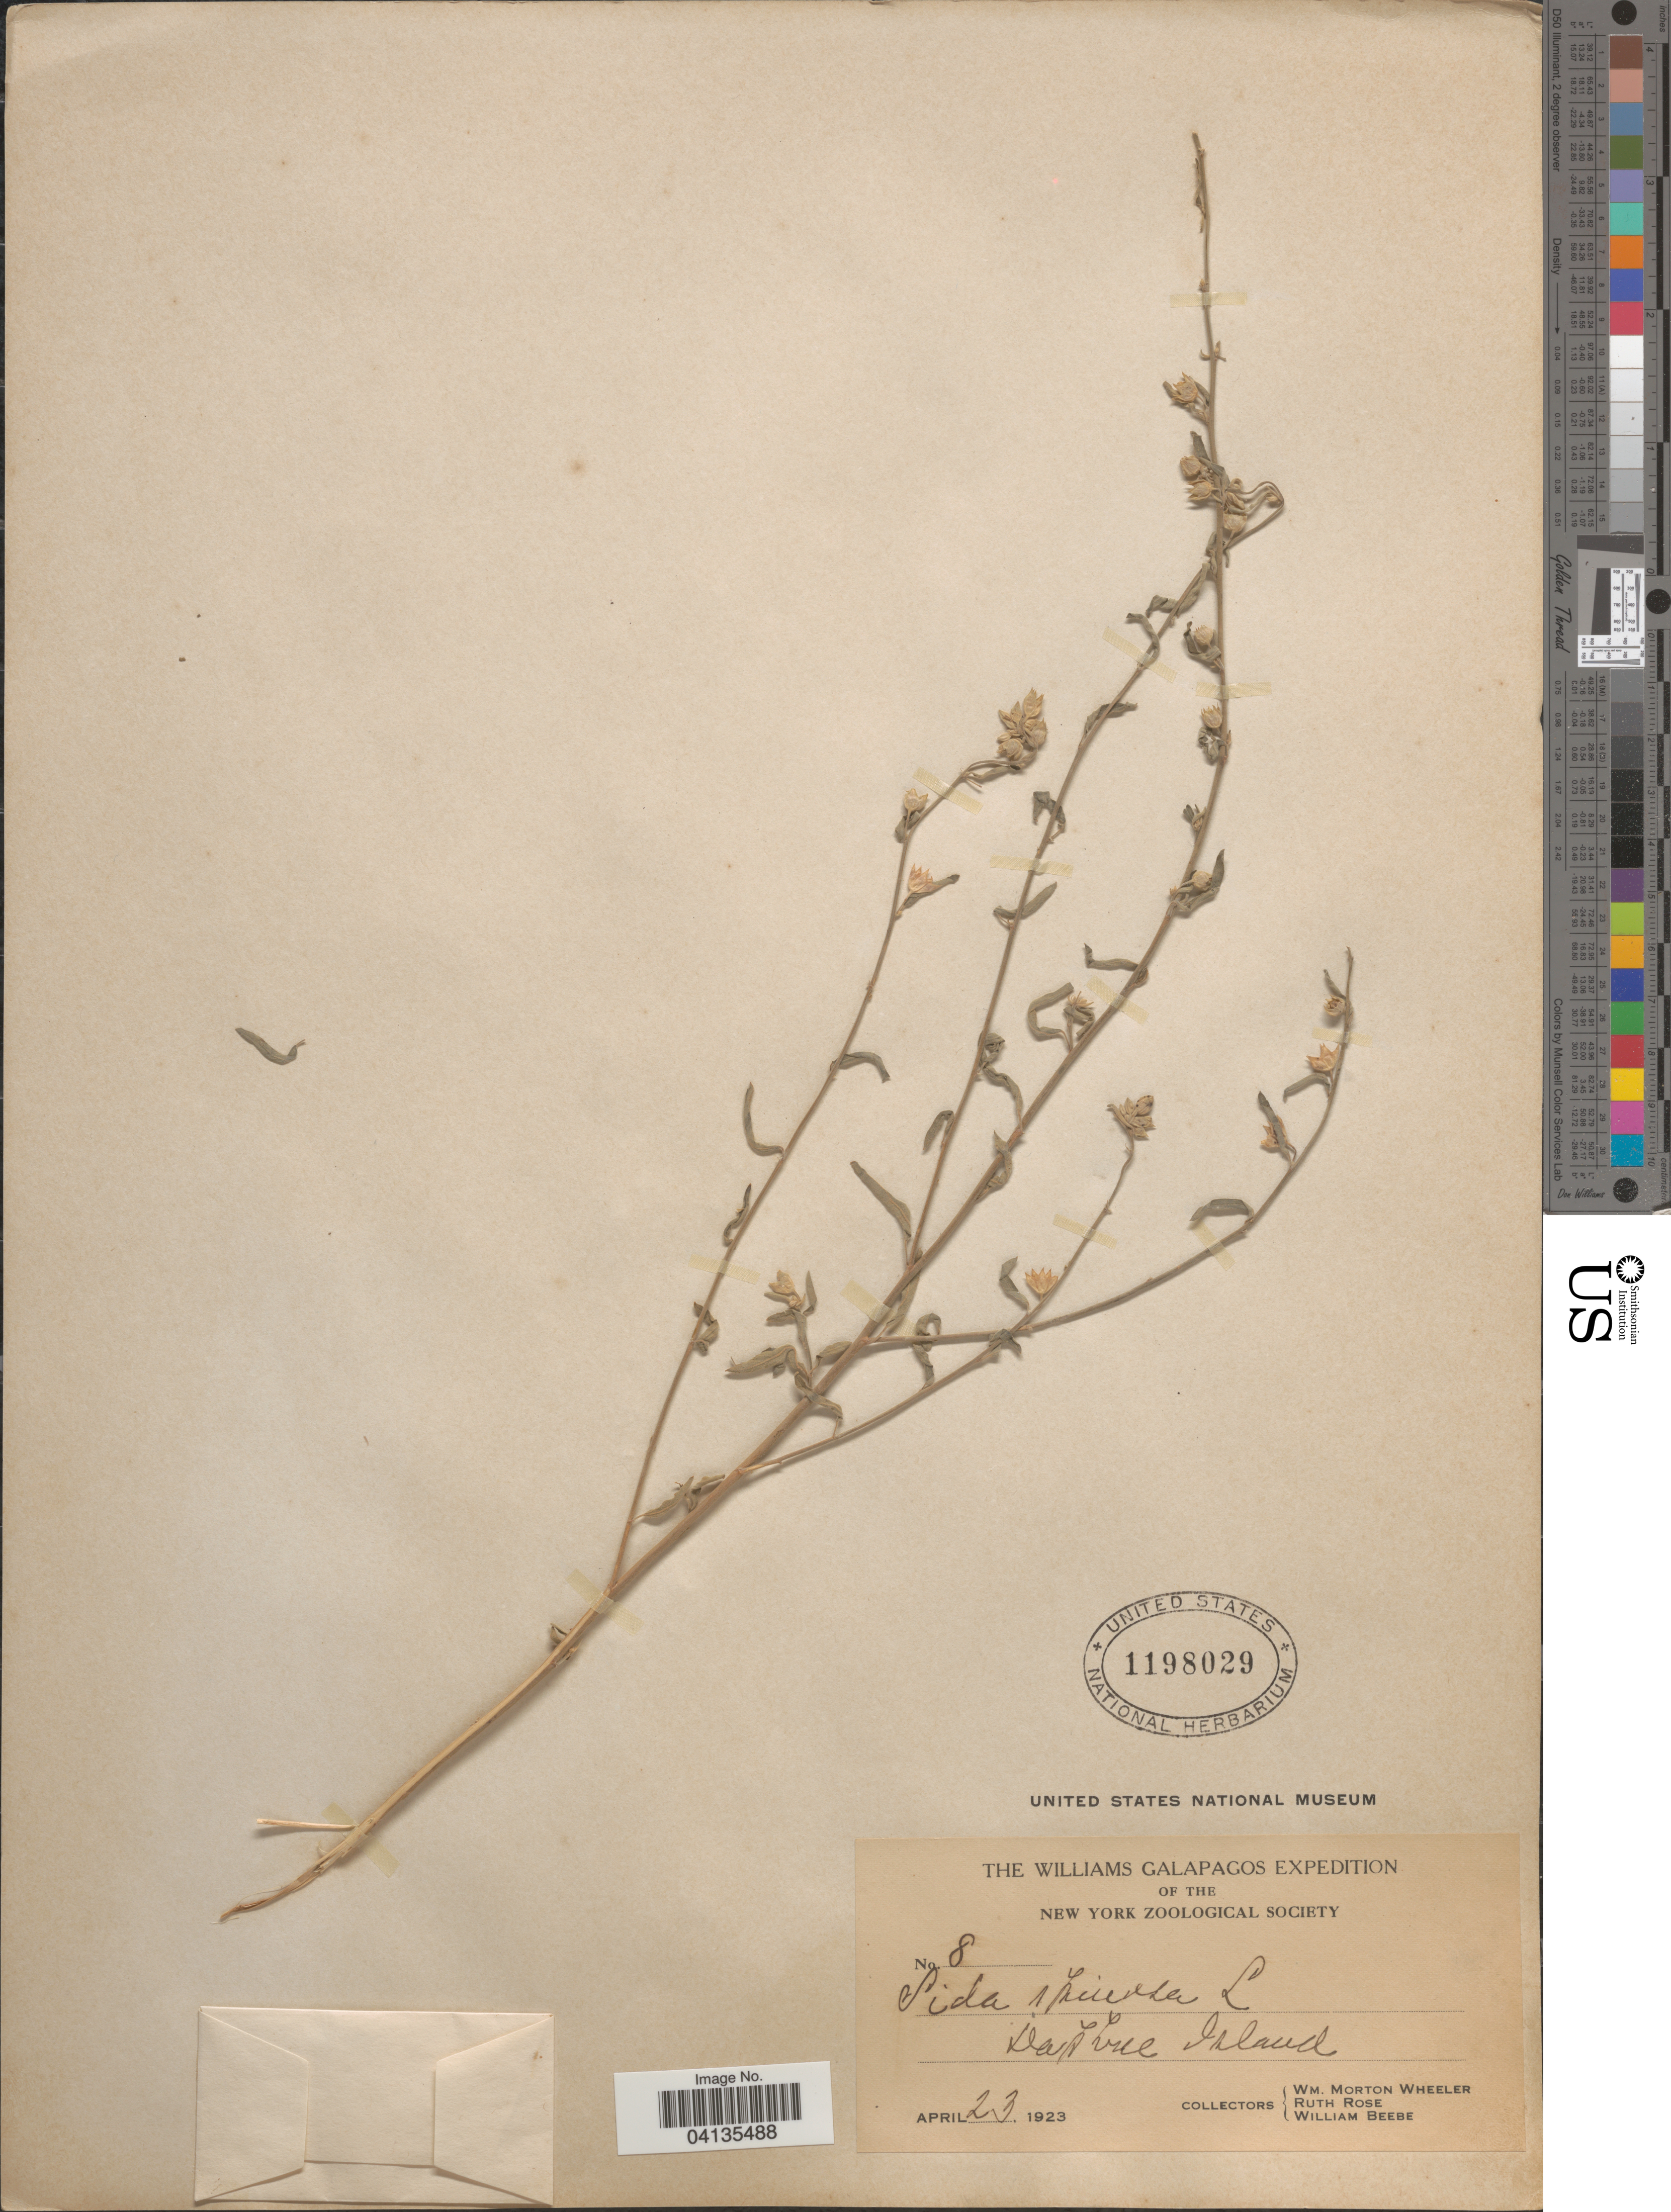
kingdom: Plantae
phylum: Tracheophyta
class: Magnoliopsida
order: Malvales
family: Malvaceae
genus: Sida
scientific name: Sida spinosa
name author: L.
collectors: W. Wheeler, R. Rose & W. Beebe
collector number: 8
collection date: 1923-04-23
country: Ecuador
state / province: Colón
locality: The William Galapagos Expedition of the New York Zoological Society. Daphne Island.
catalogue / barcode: US 1198029